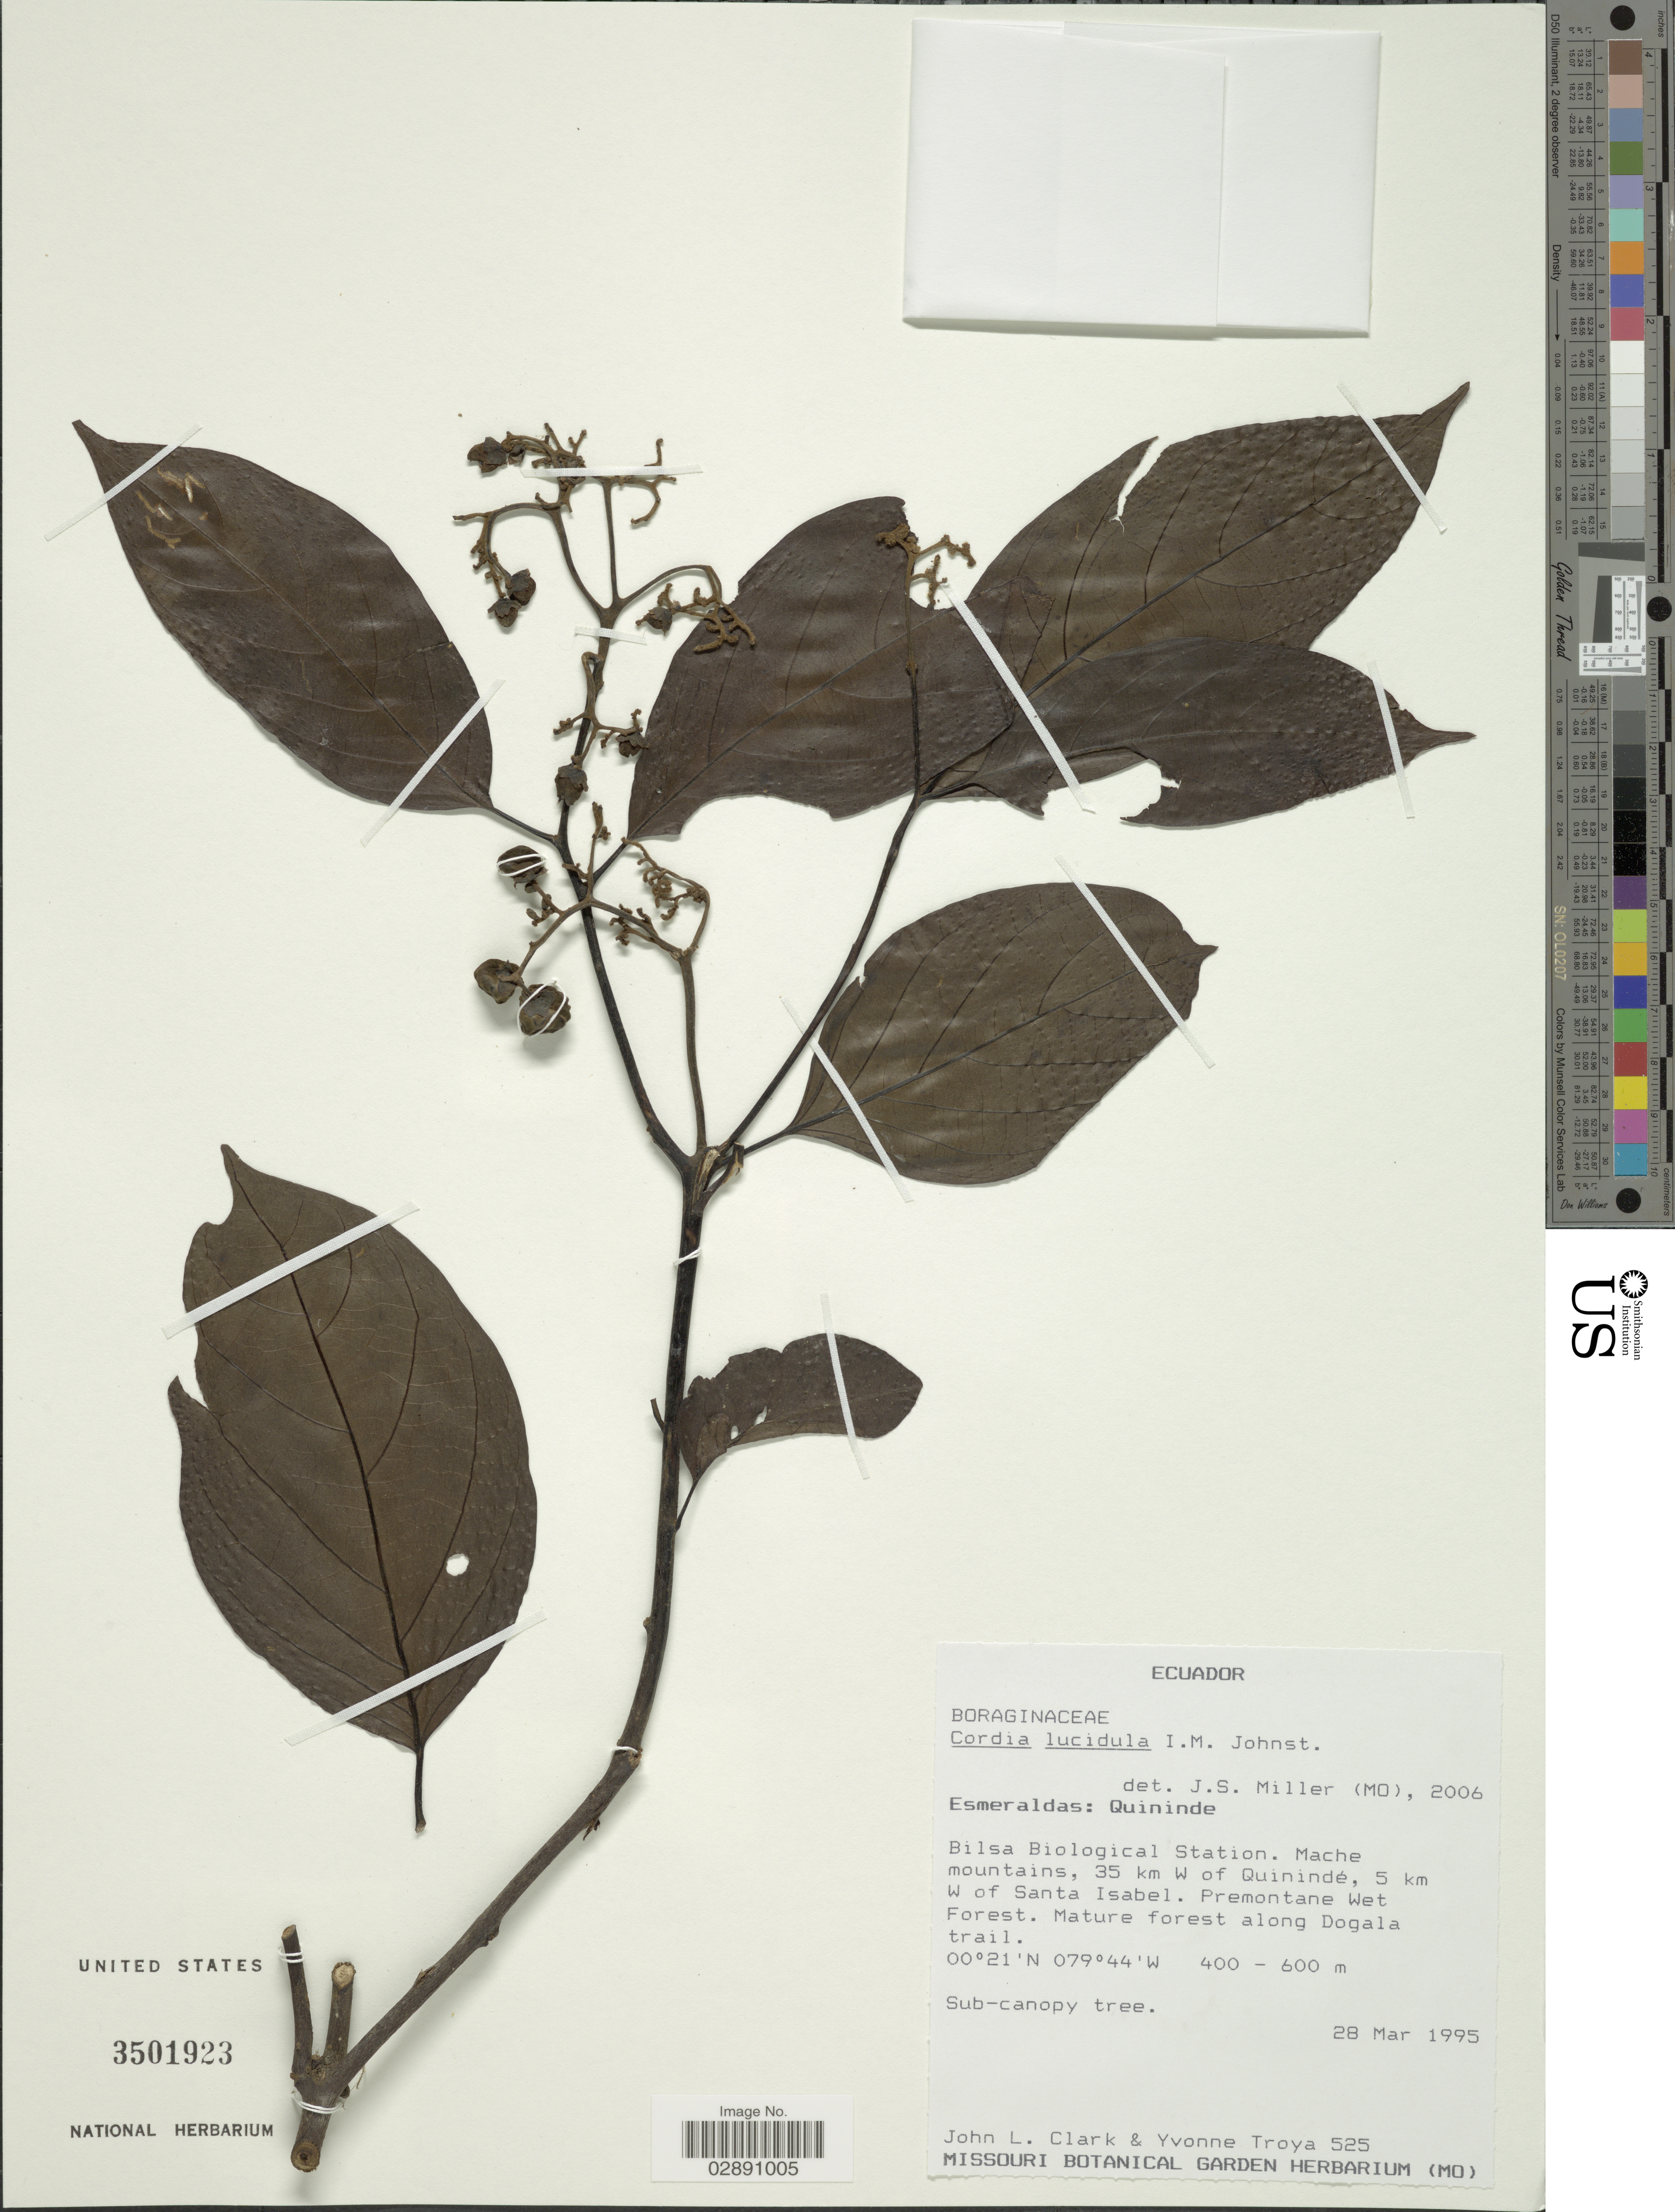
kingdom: Plantae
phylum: Tracheophyta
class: Magnoliopsida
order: Boraginales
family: Cordiaceae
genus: Cordia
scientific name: Cordia lucidula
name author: I.M. Johnst.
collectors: J. L. Clark & Y. Troya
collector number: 525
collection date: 1995-03-28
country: Ecuador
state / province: Esmeraldas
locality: Quininde Cantón. Bilsa Biological Station. Mache Mountains, 35 km W of Quinindé, 5 km W of Santa Isabel. Along Dogala trail.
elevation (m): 400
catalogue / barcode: US 3501923